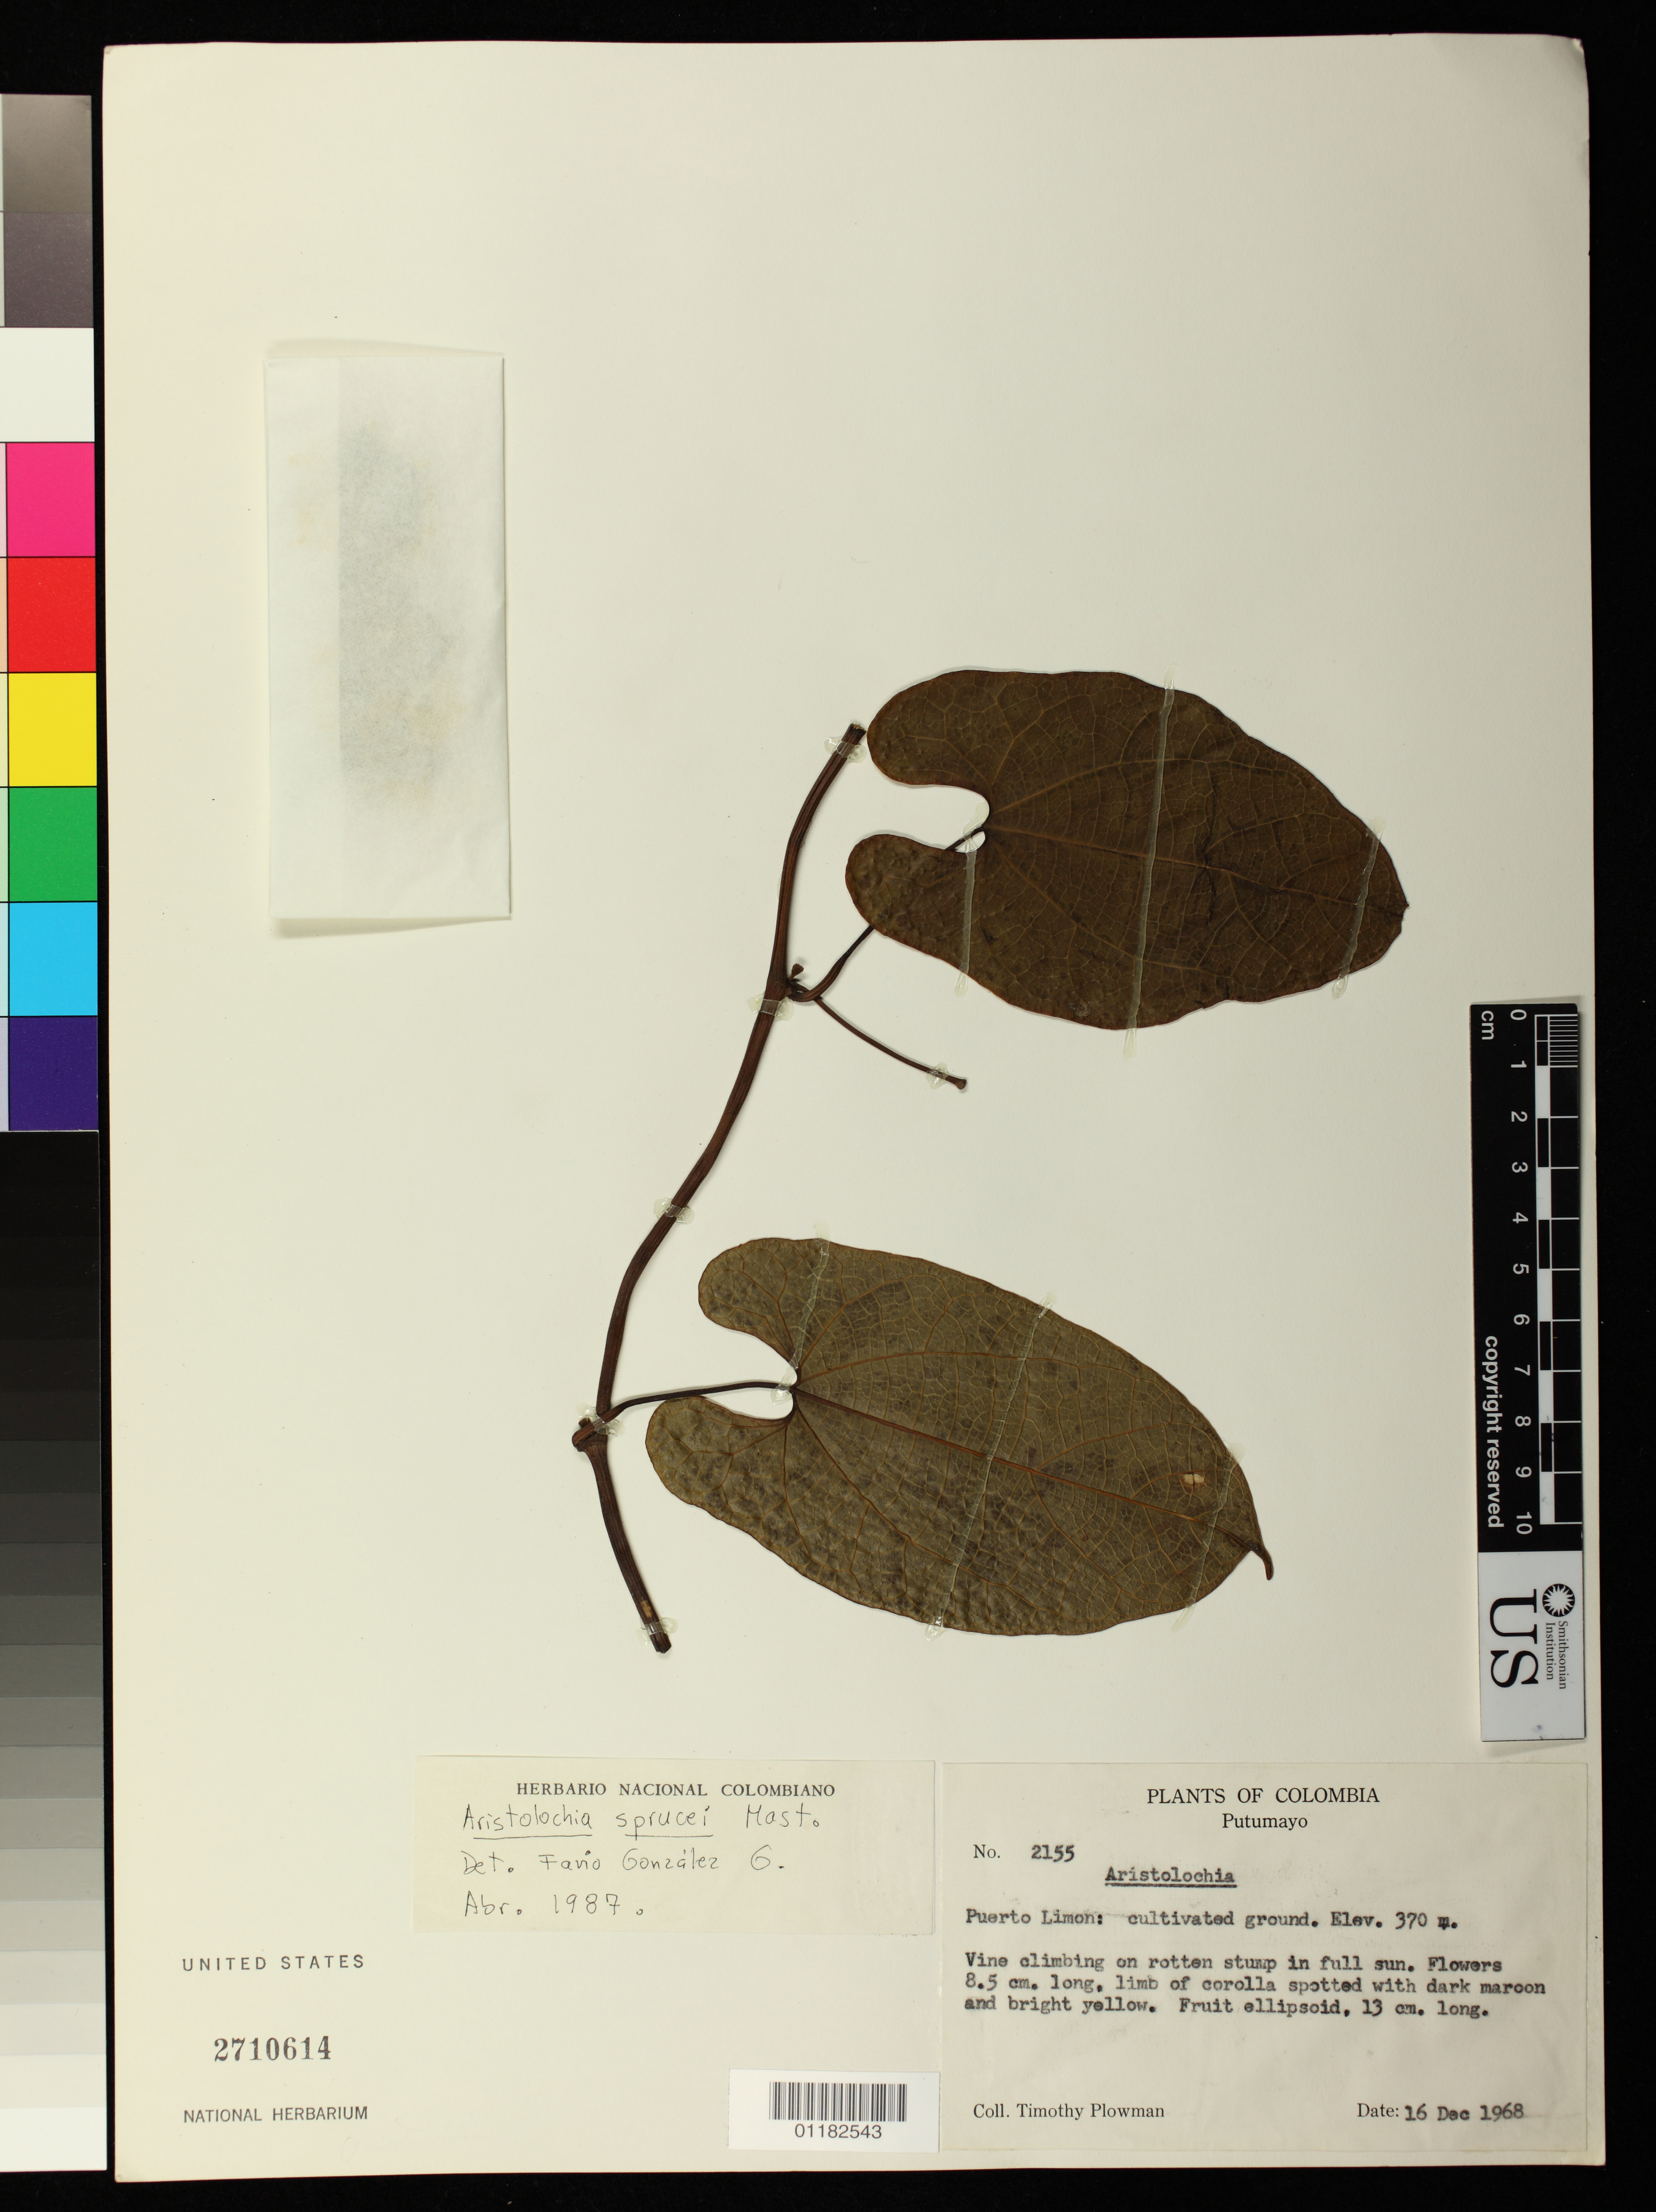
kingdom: Plantae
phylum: Tracheophyta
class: Magnoliopsida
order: Piperales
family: Aristolochiaceae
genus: Aristolochia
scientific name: Aristolochia sprucei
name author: Mast.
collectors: T. Plowman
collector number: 2155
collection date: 1968-12-16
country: Colombia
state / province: Putumayo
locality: Puerto Limon; cultivated ground.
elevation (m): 370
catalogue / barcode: US 2710614